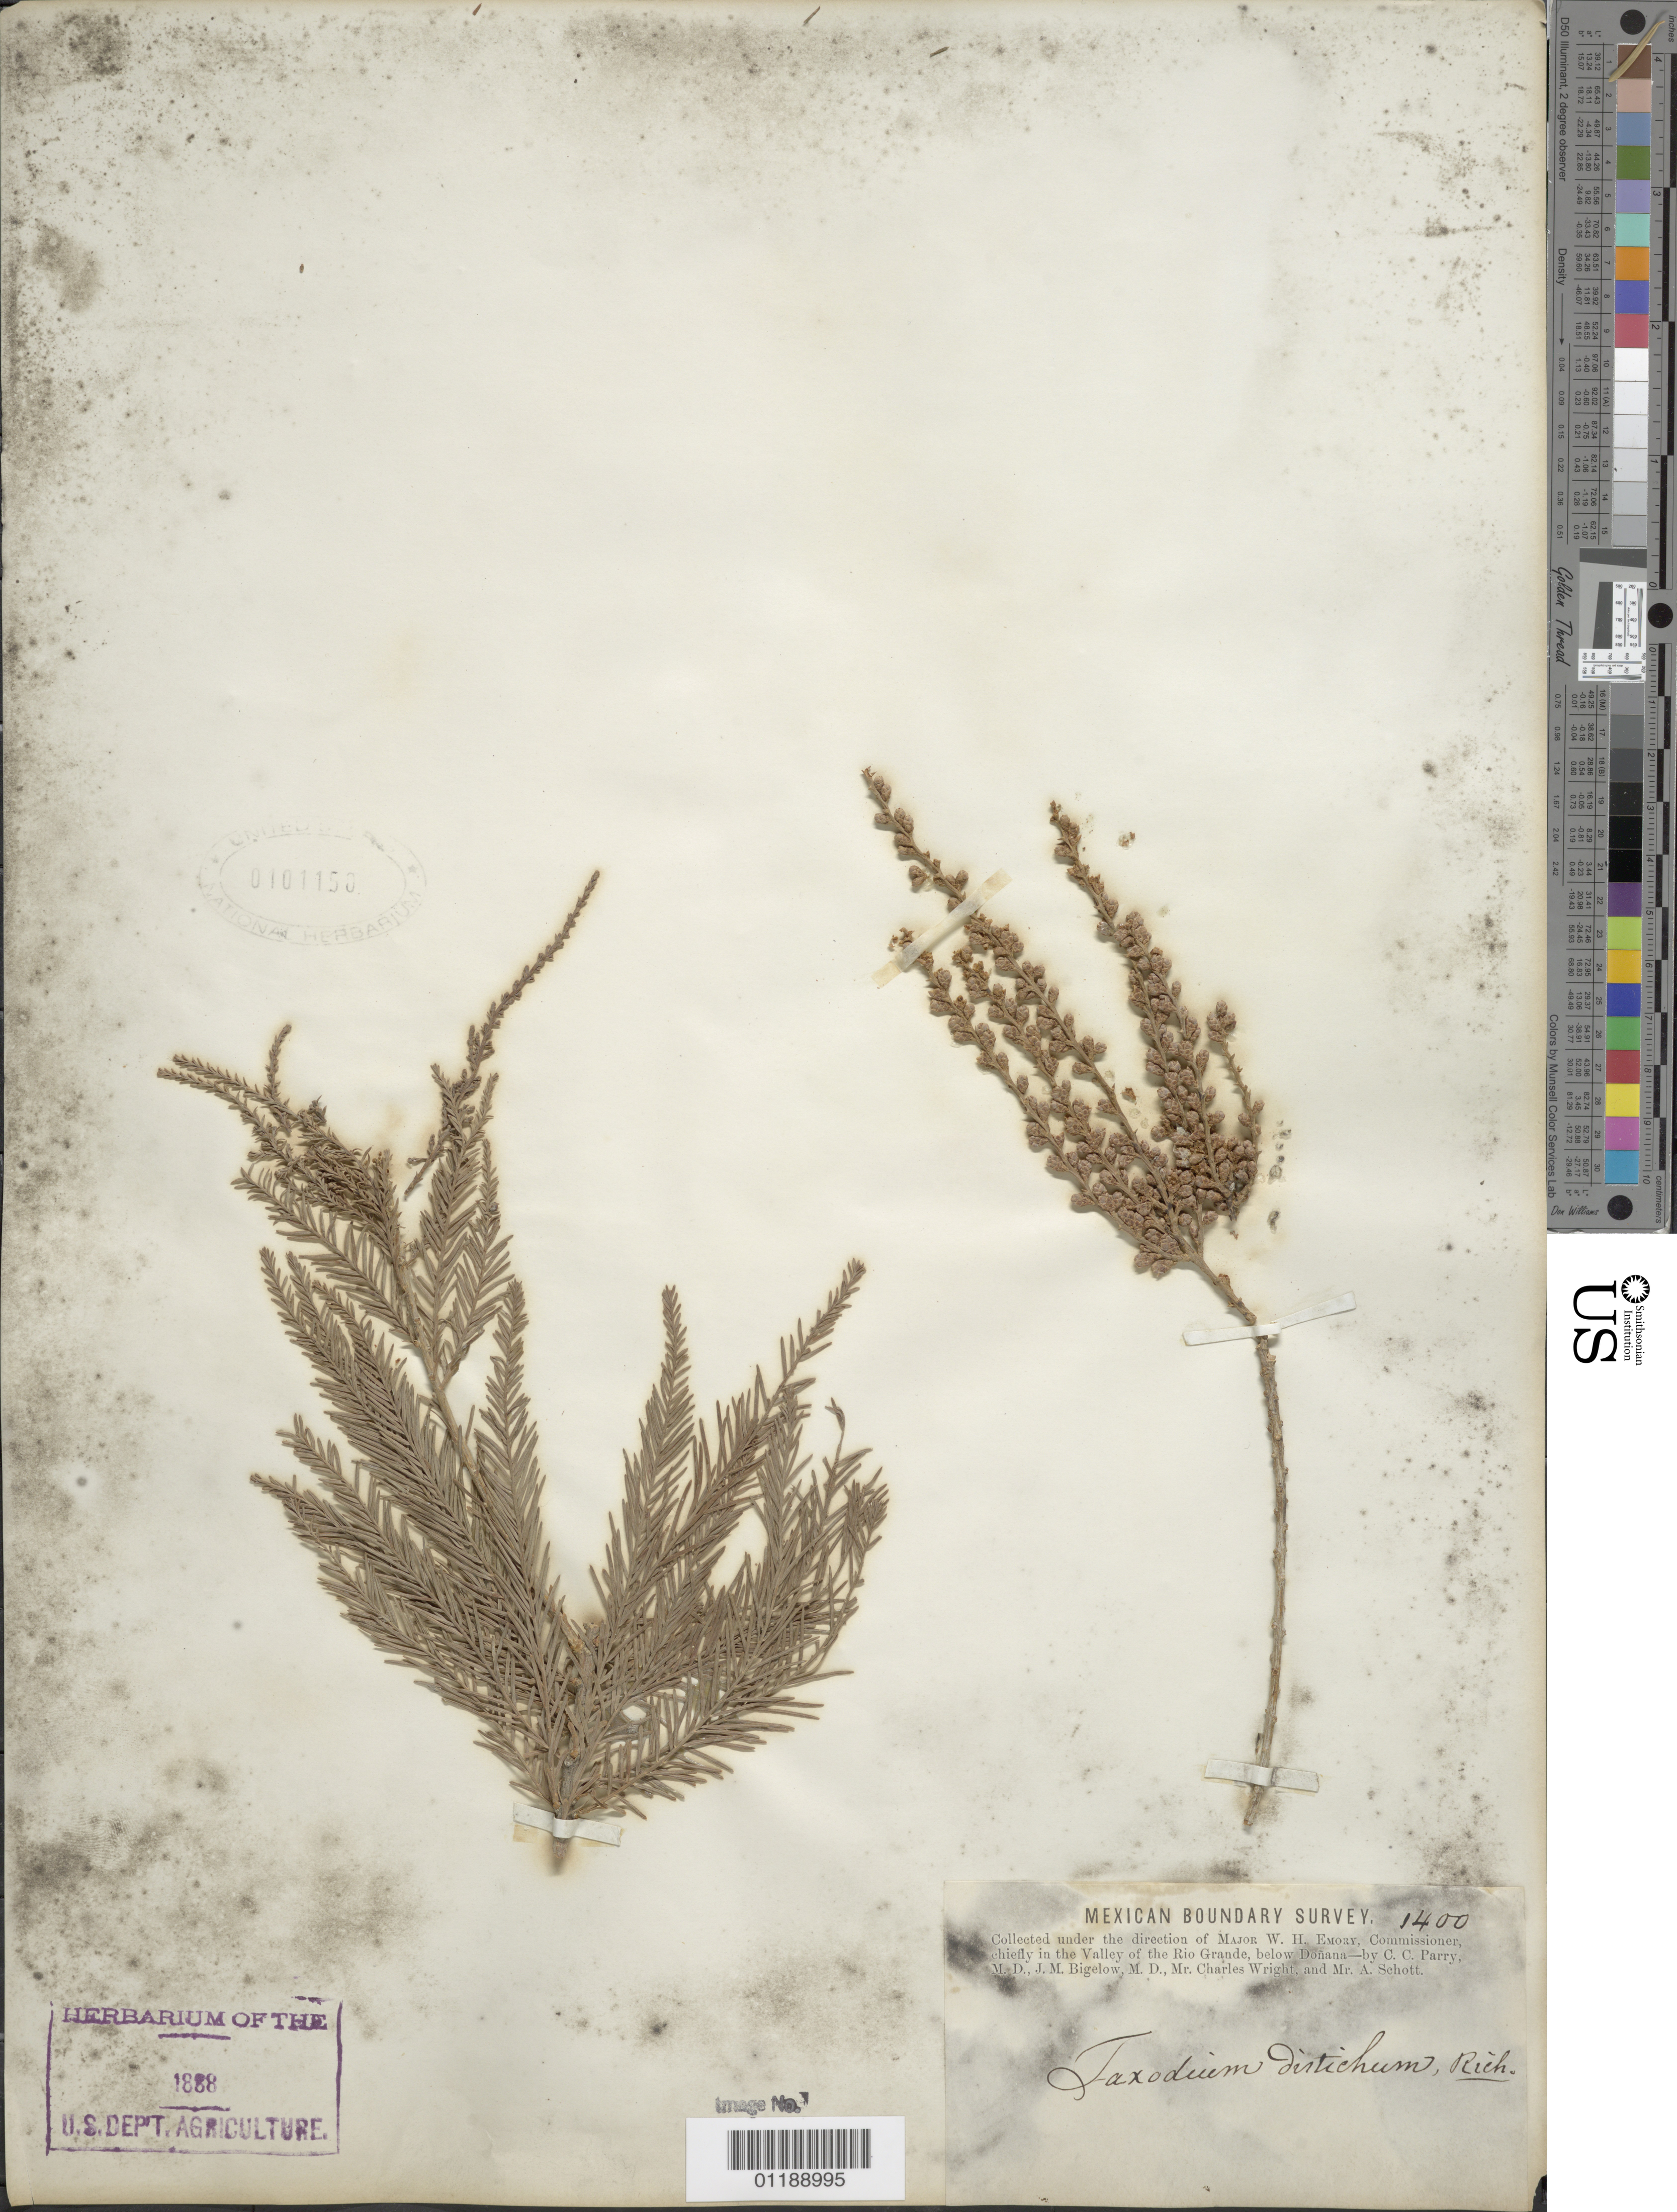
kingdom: Plantae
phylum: Tracheophyta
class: Pinopsida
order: Pinales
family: Cupressaceae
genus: Taxodium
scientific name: Taxodium distichum var. imbricarium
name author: (L.) Rich.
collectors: C. C. Parry, J. M. Bigelow, C. Wright & A. C. V. Schott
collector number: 1400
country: United States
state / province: New Mexico / Texas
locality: Valley of the Rio Grande, below Doñana.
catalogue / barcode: US 101150